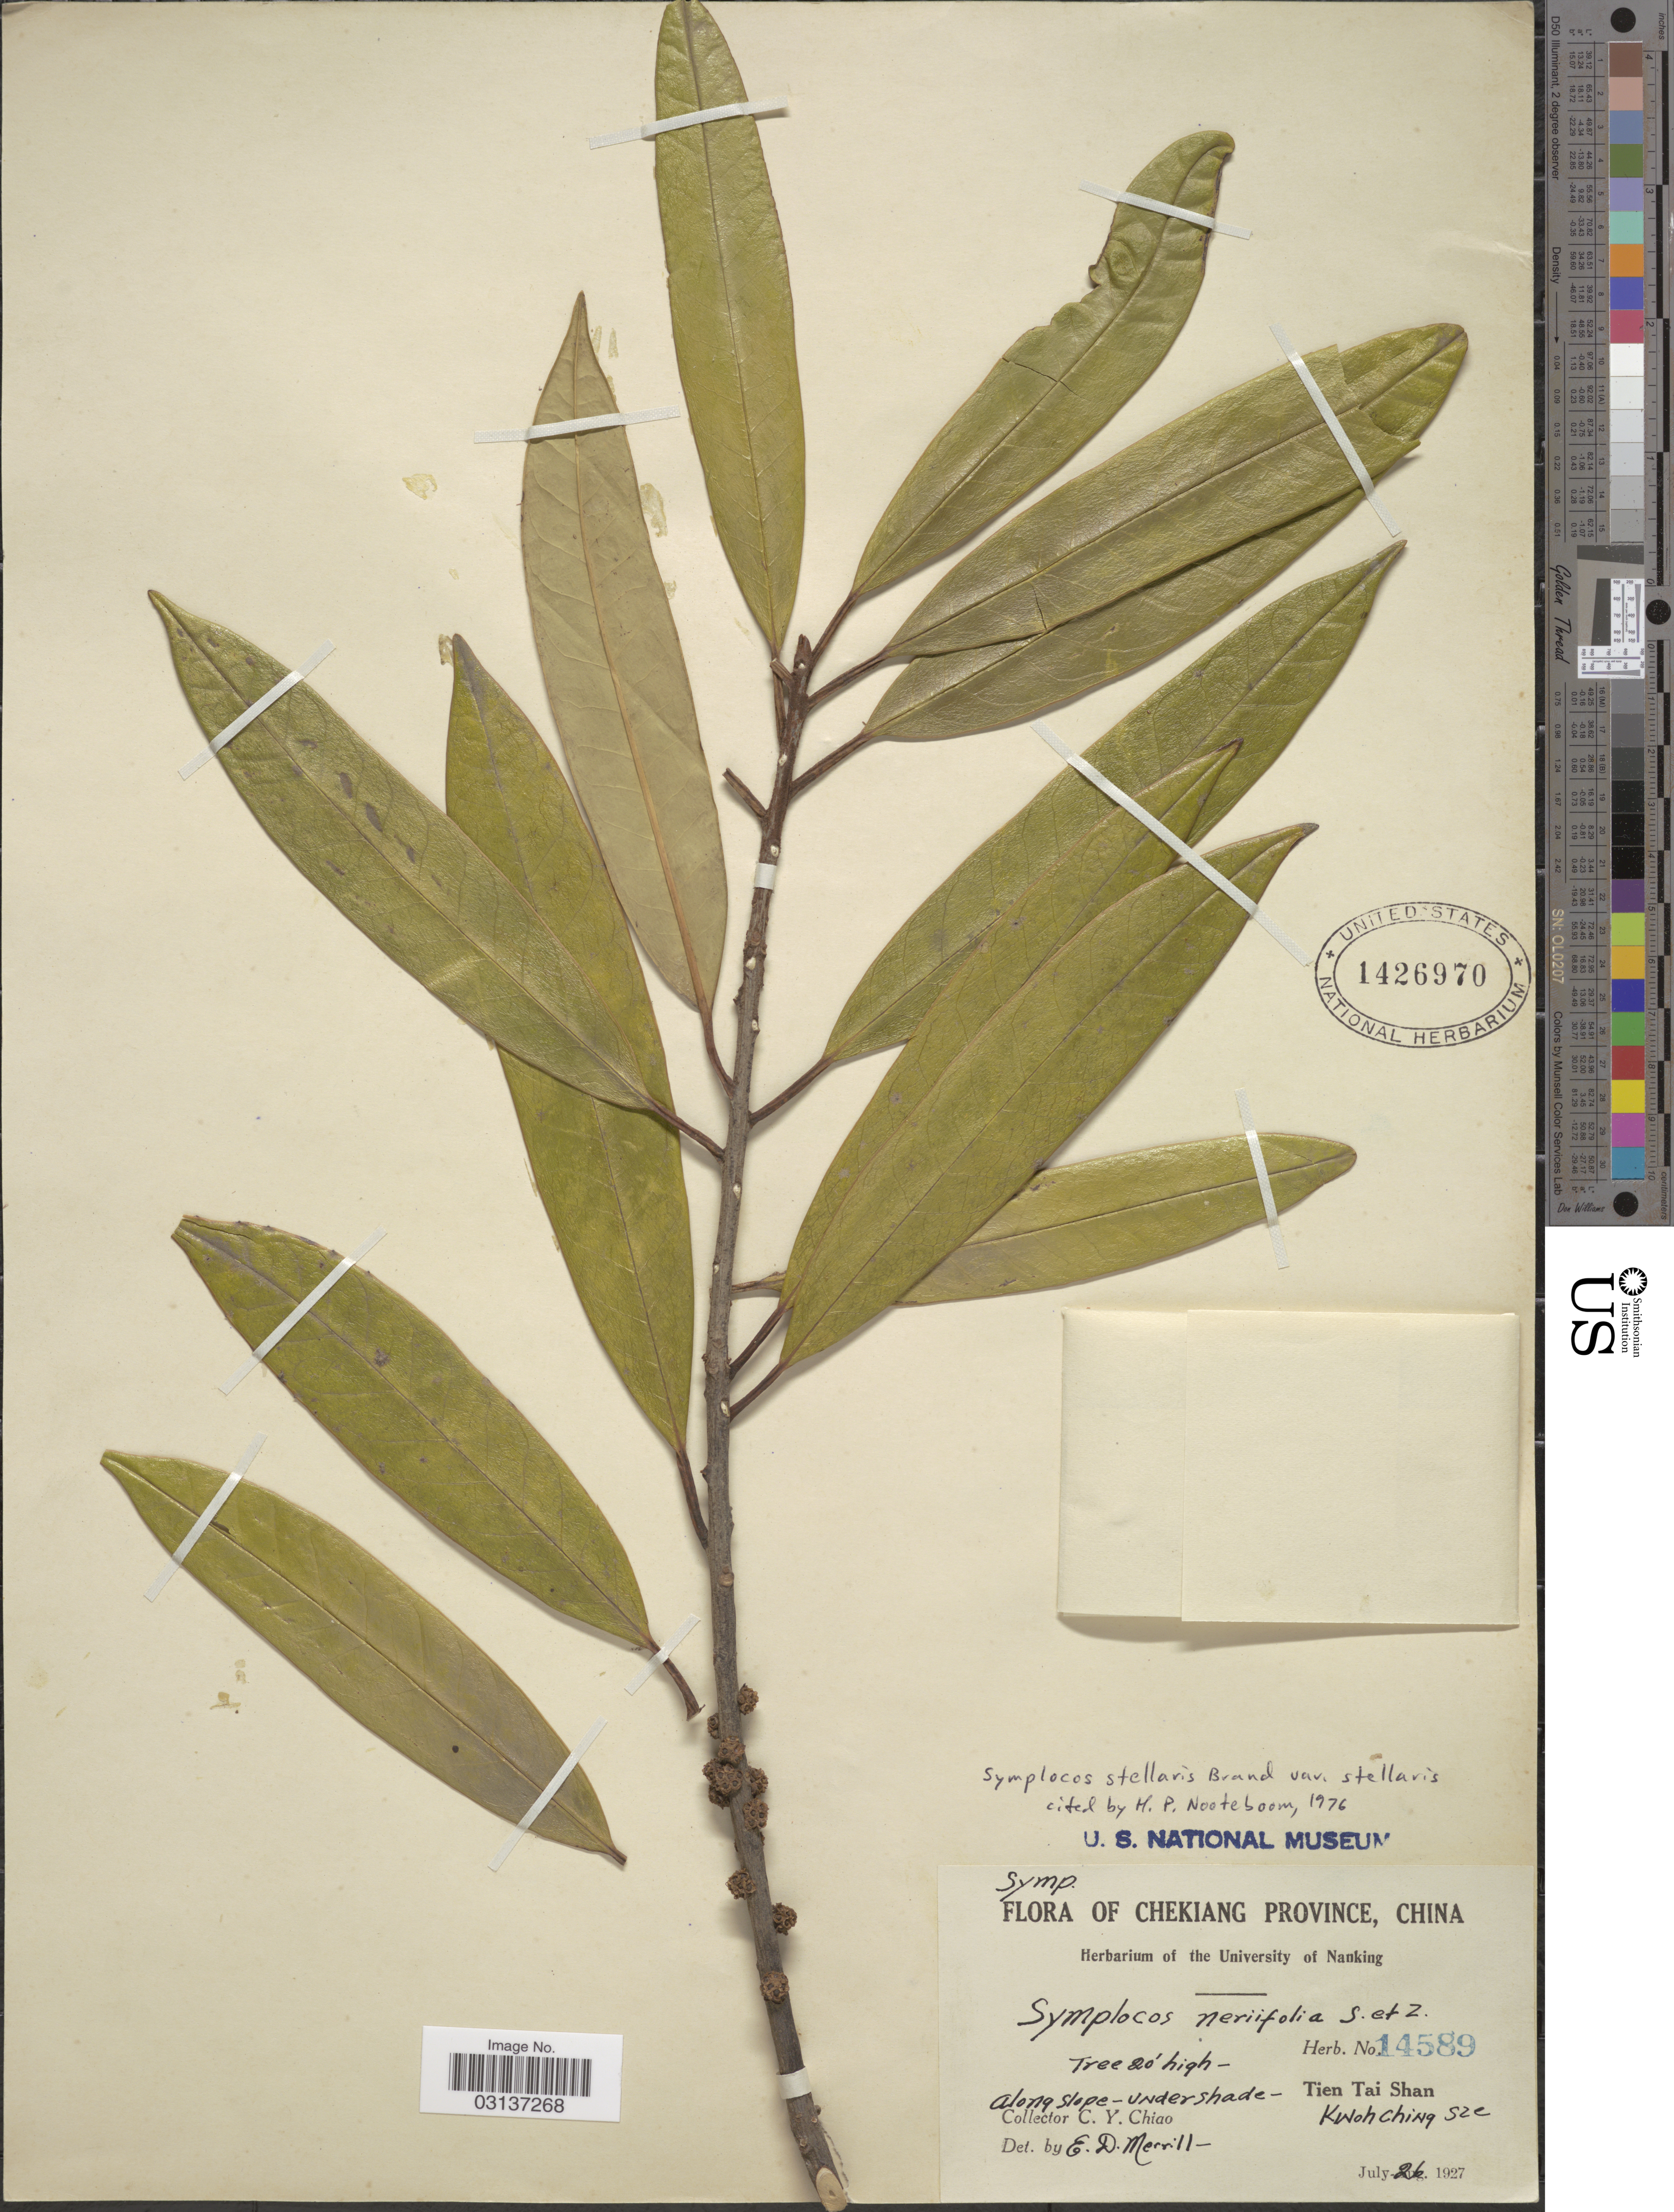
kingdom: Plantae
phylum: Tracheophyta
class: Magnoliopsida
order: Ericales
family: Symplocaceae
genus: Symplocos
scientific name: Symplocos stellaris var. stellaris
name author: Brand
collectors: C. Y. Chiao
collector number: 14589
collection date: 1927-07-26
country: China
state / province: Zhejiang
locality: Chekiang Province. Tien Tai Shan. Kwoh Ching Sze.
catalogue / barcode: US 1426970